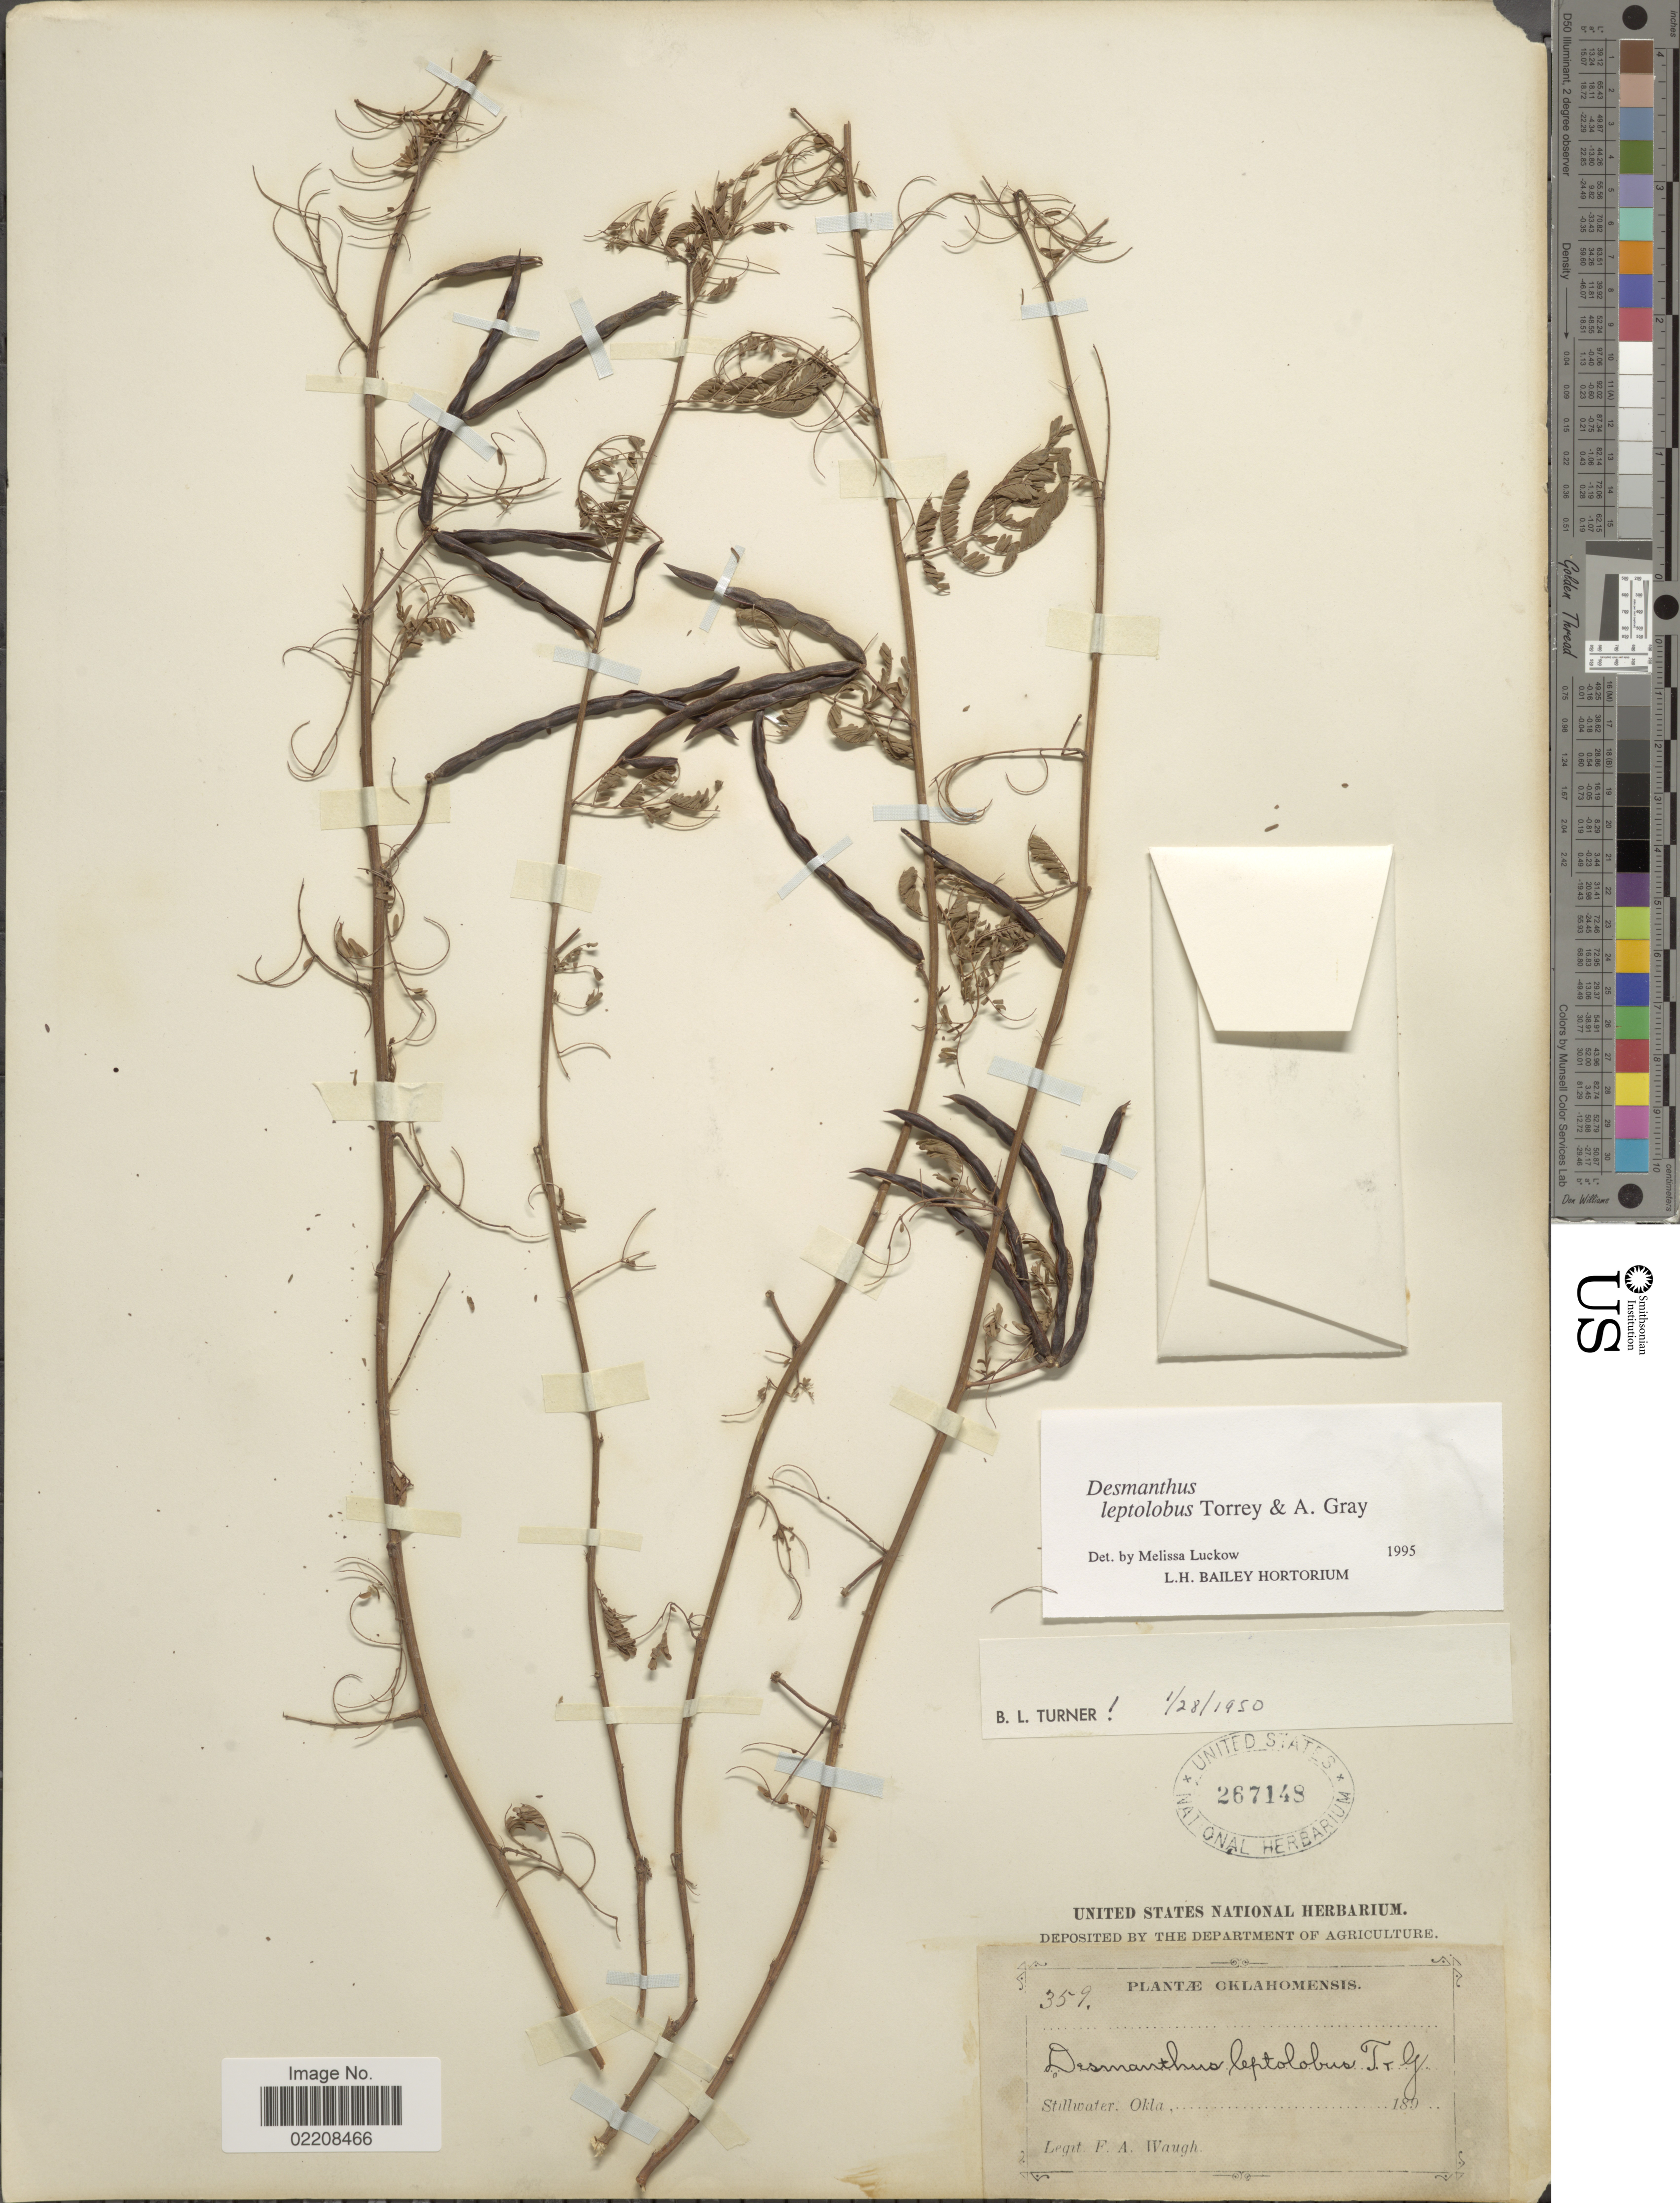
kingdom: Plantae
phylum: Tracheophyta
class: Magnoliopsida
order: Fabales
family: Fabaceae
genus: Desmanthus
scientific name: Desmanthus leptolobus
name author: Torr. & A. Gray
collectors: F. Waugh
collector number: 359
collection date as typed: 189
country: United States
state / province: Oklahoma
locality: Stillwater, Okla.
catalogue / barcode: US 267148